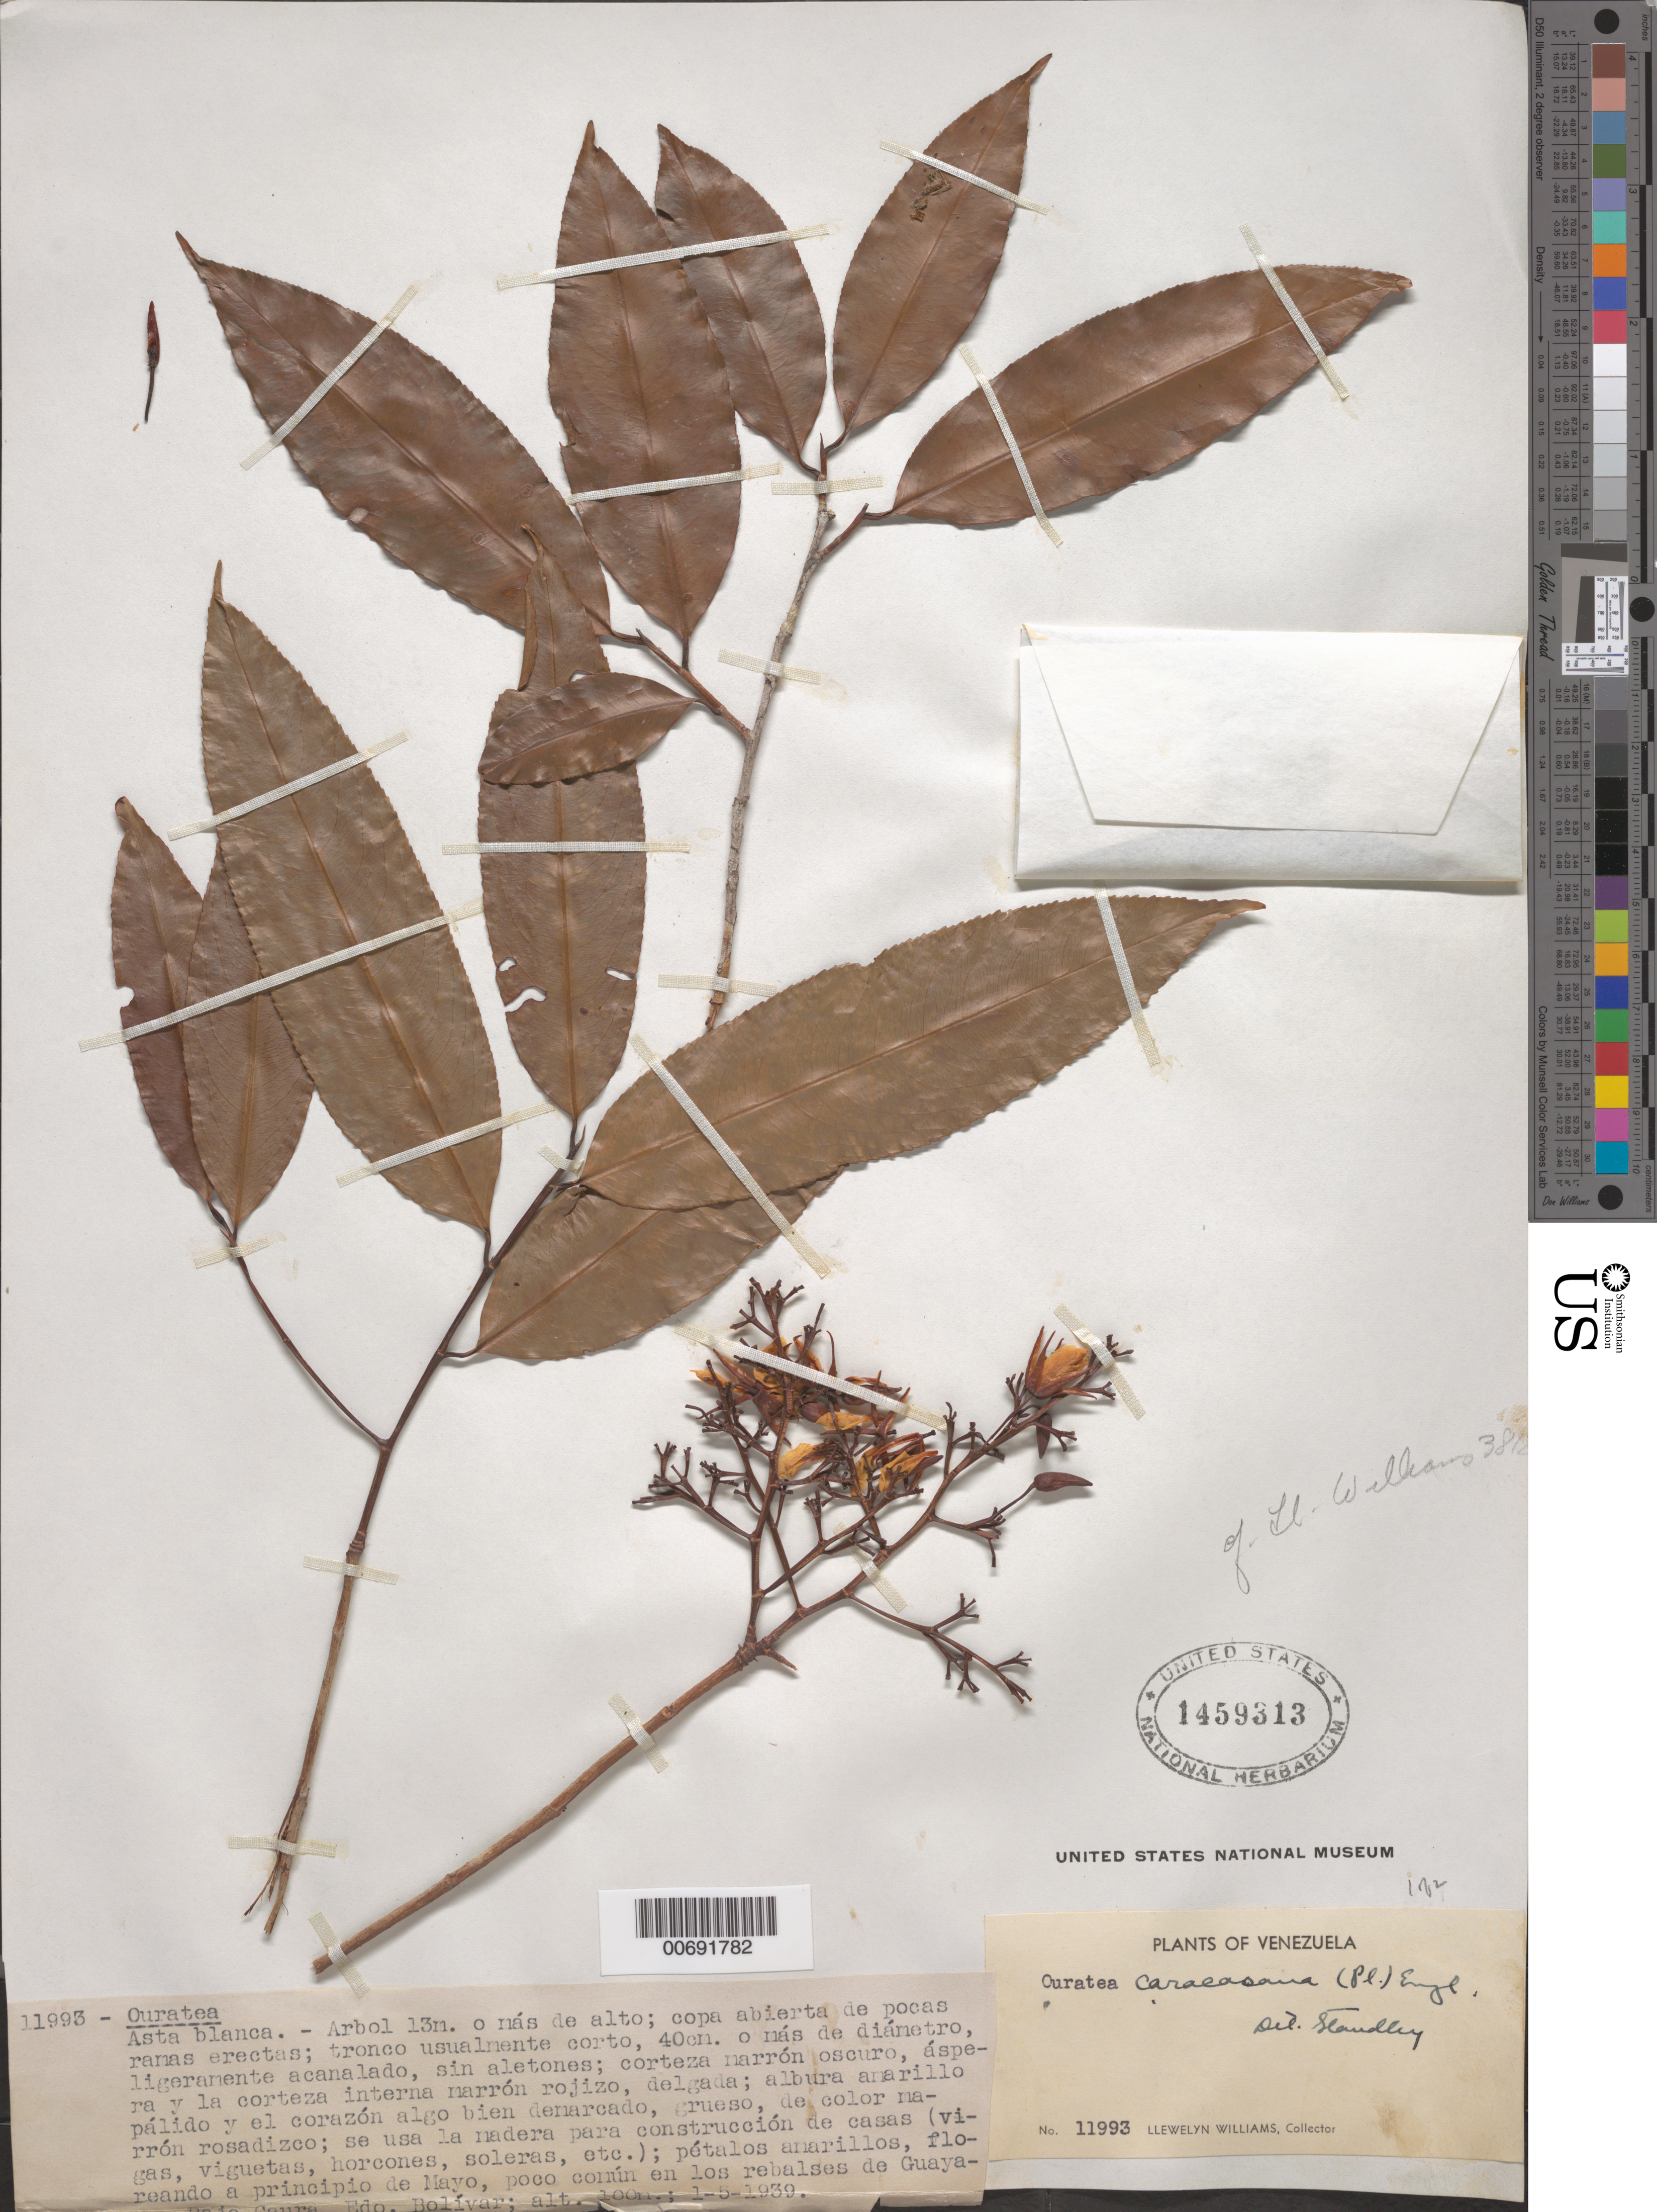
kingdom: Plantae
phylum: Tracheophyta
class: Magnoliopsida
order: Malpighiales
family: Ochnaceae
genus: Ouratea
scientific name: Ouratea superba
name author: Engl.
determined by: Dorr, L. J., (BOT), Smithsonian Institution - National Museum of Natural History (UNITED STATES)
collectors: Ll. Williams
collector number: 11993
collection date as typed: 1-May-39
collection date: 1939-05-01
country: Venezuela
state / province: Bolívar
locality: Guayapo, Bajo Caura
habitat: In pools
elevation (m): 100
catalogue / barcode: US 1459313